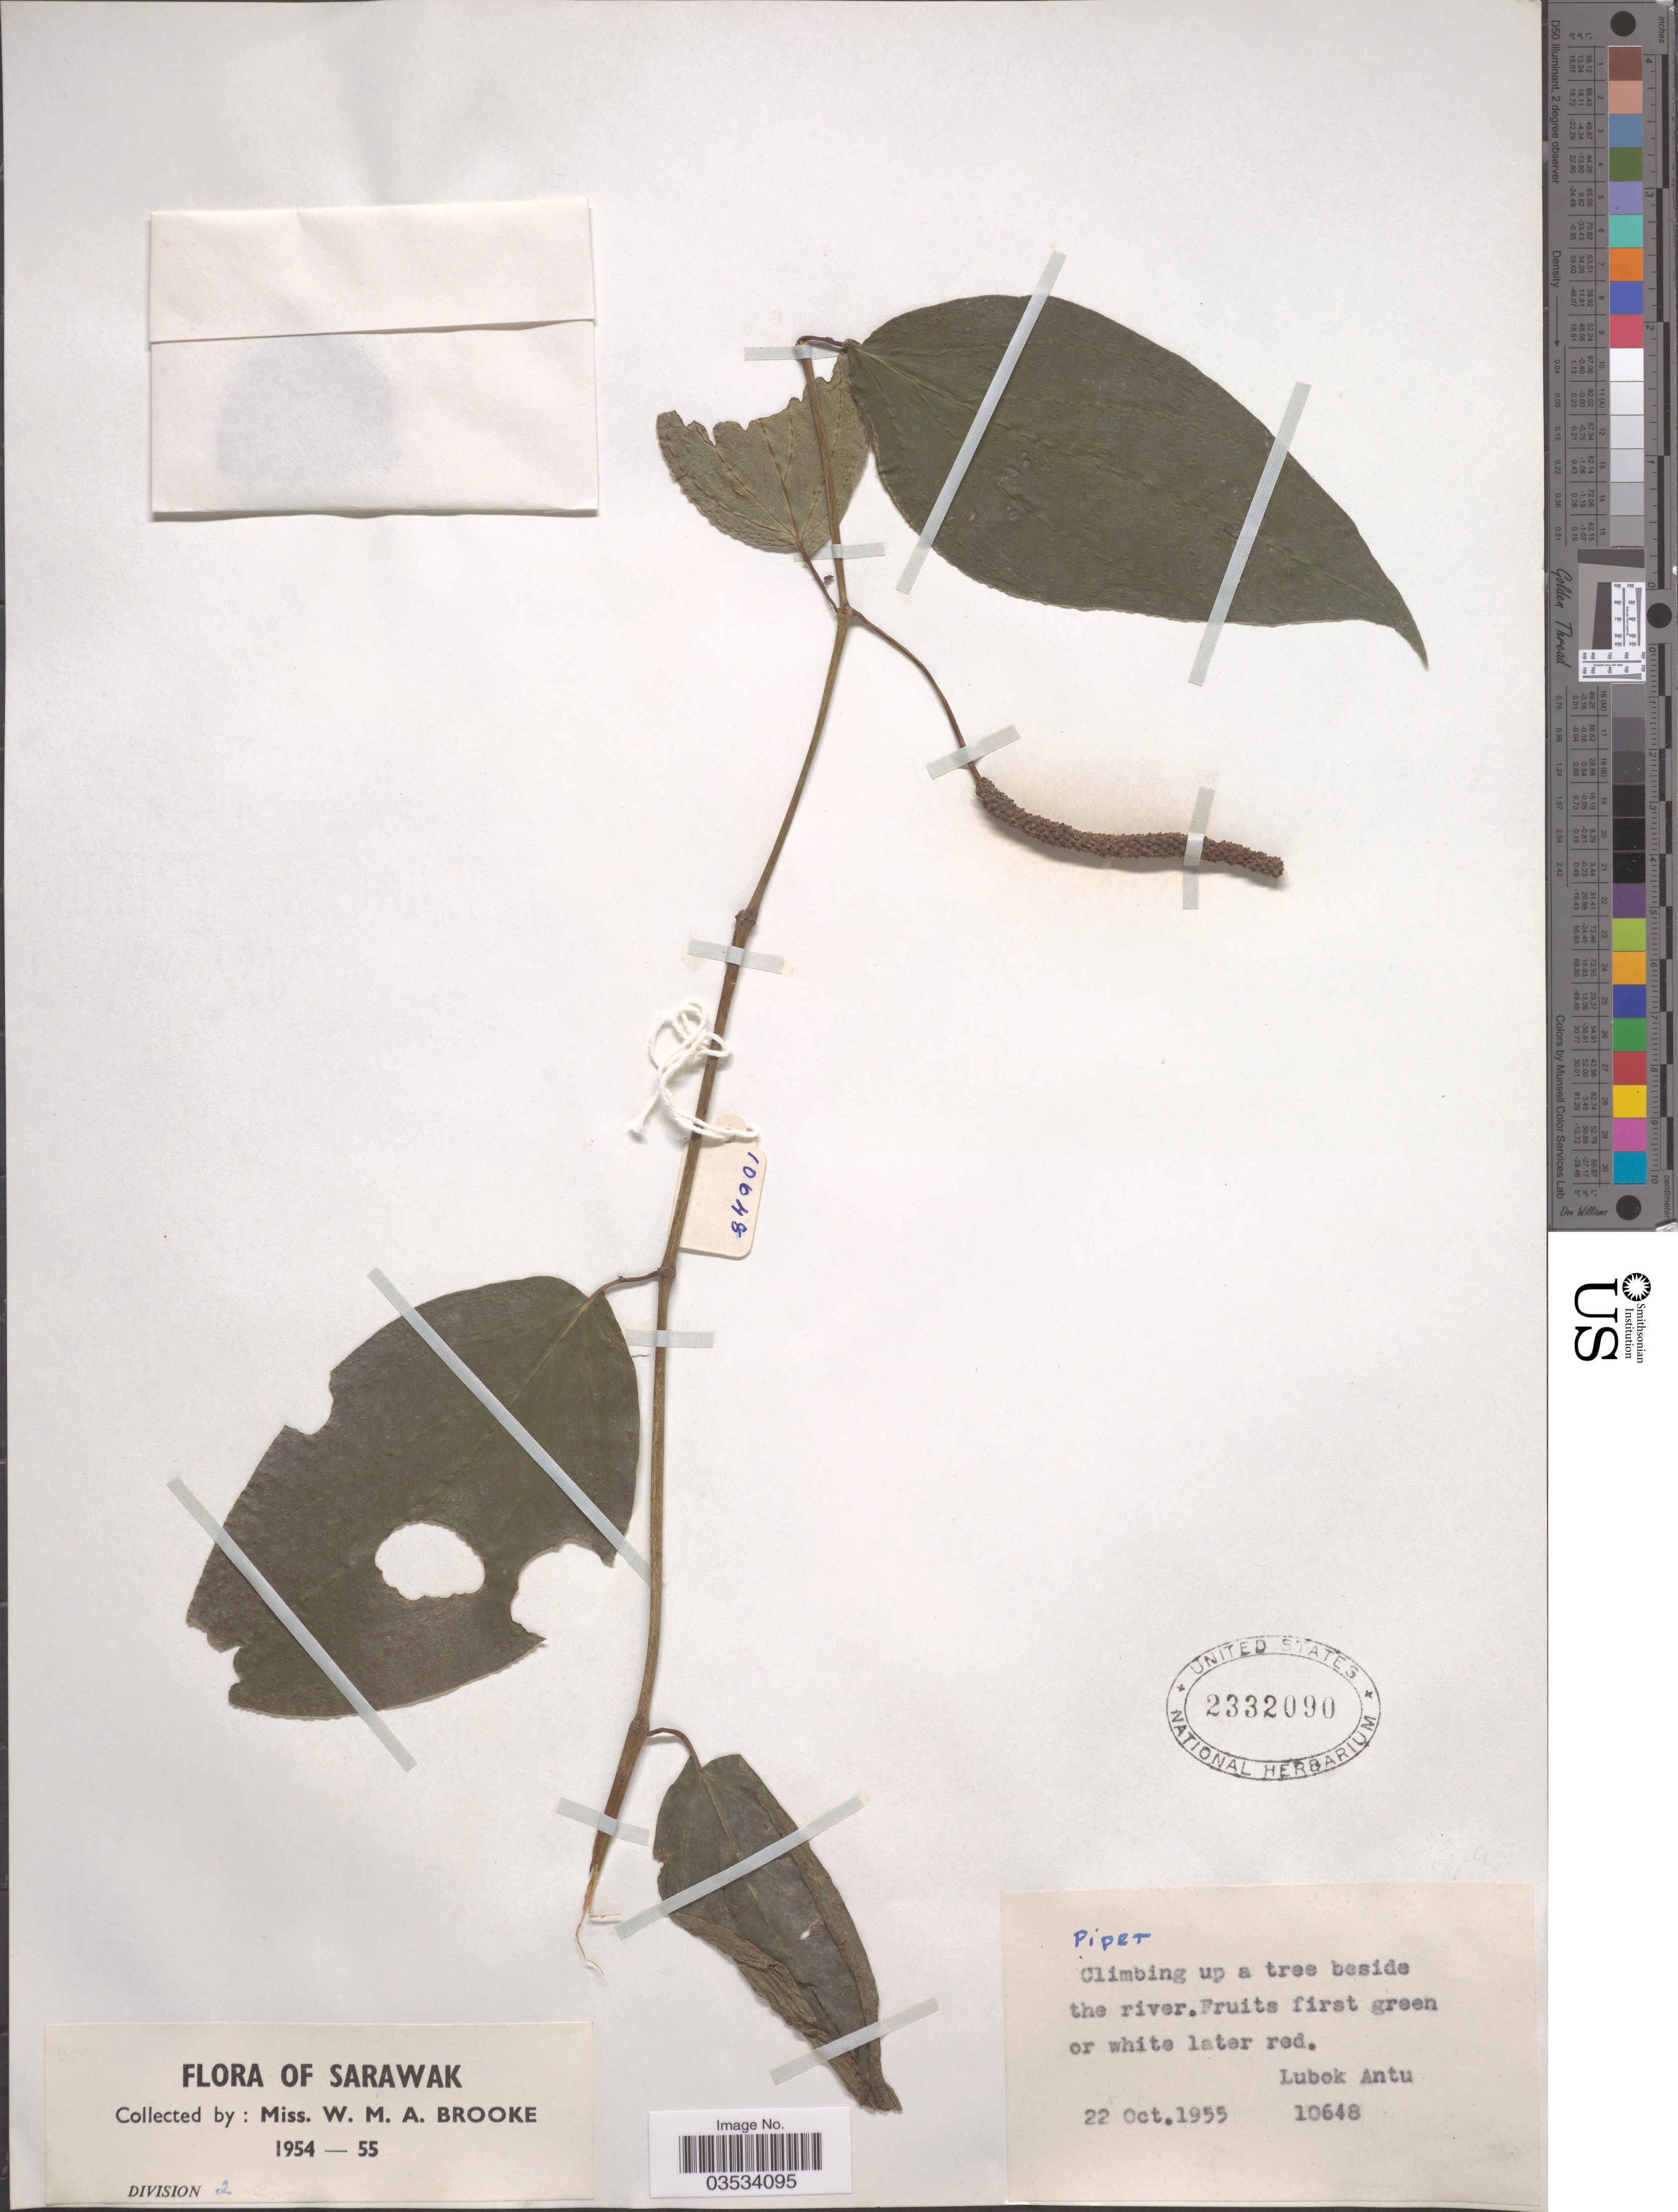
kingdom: Plantae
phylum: Tracheophyta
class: Magnoliopsida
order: Piperales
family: Piperaceae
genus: Piper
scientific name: Piper sp.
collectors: W. Brooke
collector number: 10648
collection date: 1955-10-22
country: Malaysia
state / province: Sarawak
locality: Division 2. [unsure placement] Lubok Antu.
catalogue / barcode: US 2332090